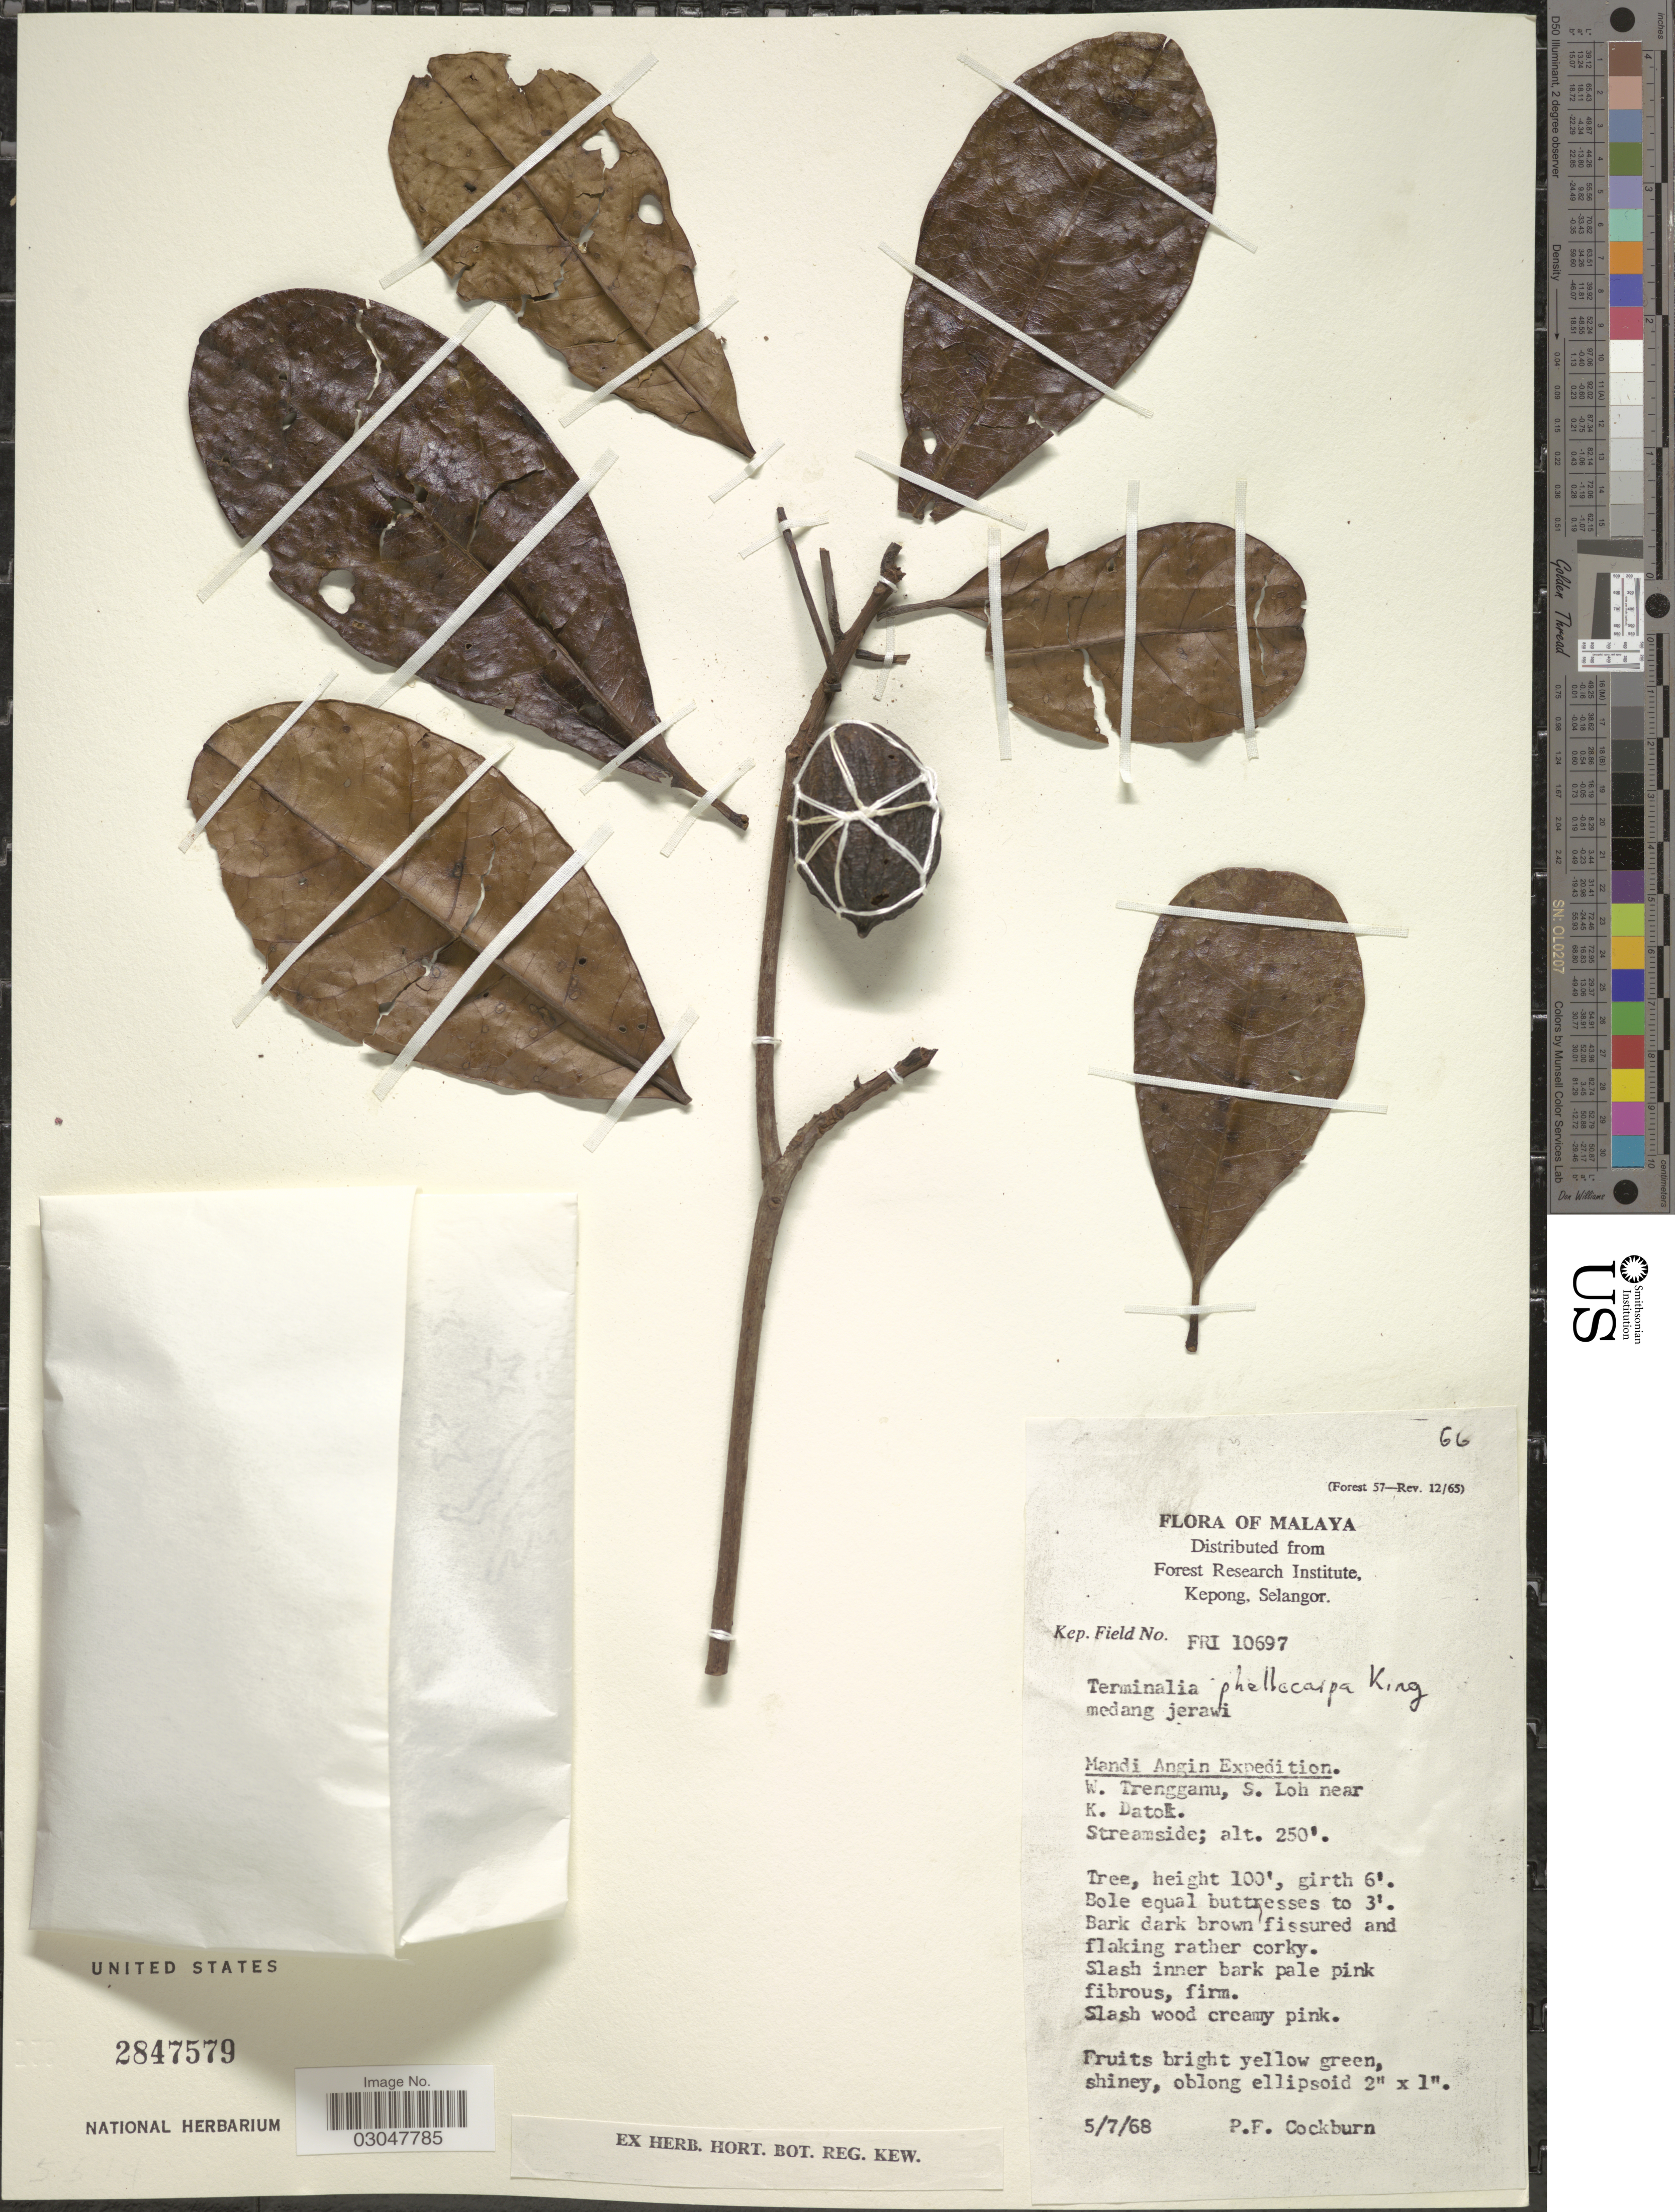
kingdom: Plantae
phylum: Tracheophyta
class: Magnoliopsida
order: Myrtales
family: Combretaceae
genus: Terminalia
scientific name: Terminalia phellocarpa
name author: King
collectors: P. Cockburn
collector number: FRI10697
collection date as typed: Transcribed d/m/y: 5/7/68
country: Malaysia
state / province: Terengganu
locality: Malaya. W. Trengganu, S. Lohi near K. Datok.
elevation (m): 76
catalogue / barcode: US 2847579